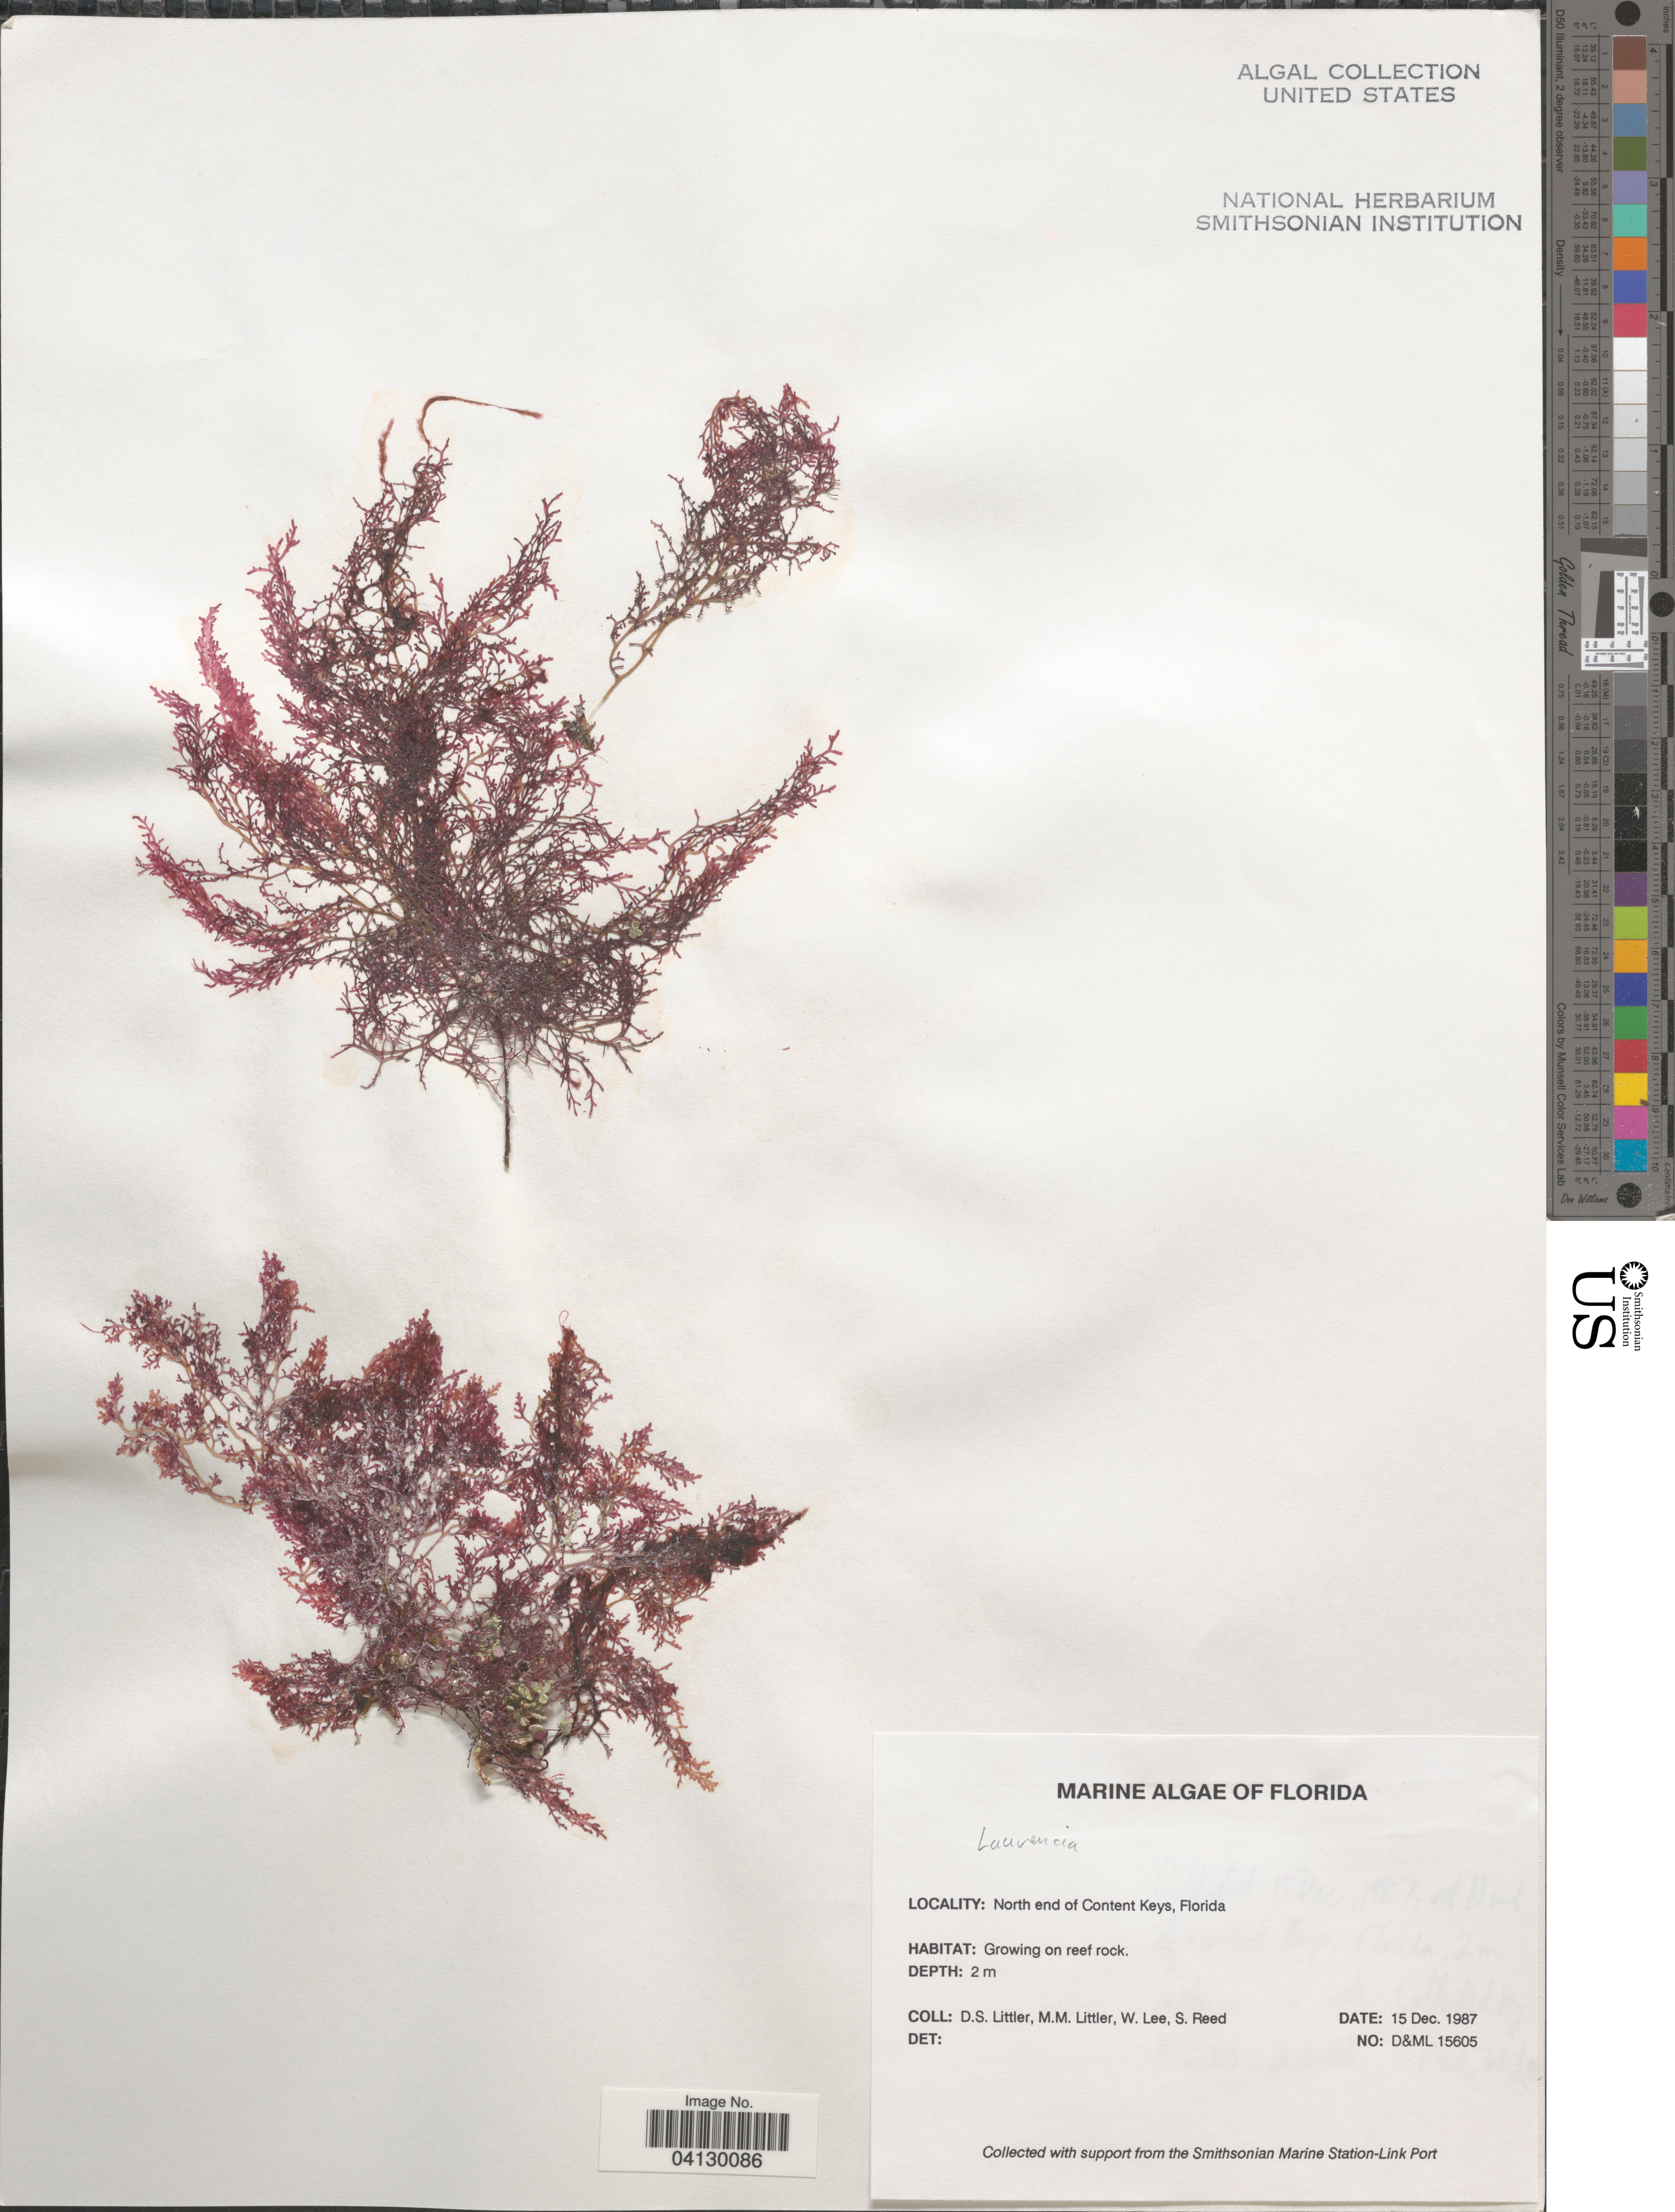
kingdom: Plantae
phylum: Rhodophyta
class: Florideophyceae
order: Ceramiales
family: Rhodomelaceae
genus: Laurencia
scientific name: Laurencia sp.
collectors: D. S. Littler, W. Lee & S. Reed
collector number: D&ML 15605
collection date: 1987-12-15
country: United States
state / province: Florida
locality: North end of Content Keys.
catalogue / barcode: US 328818